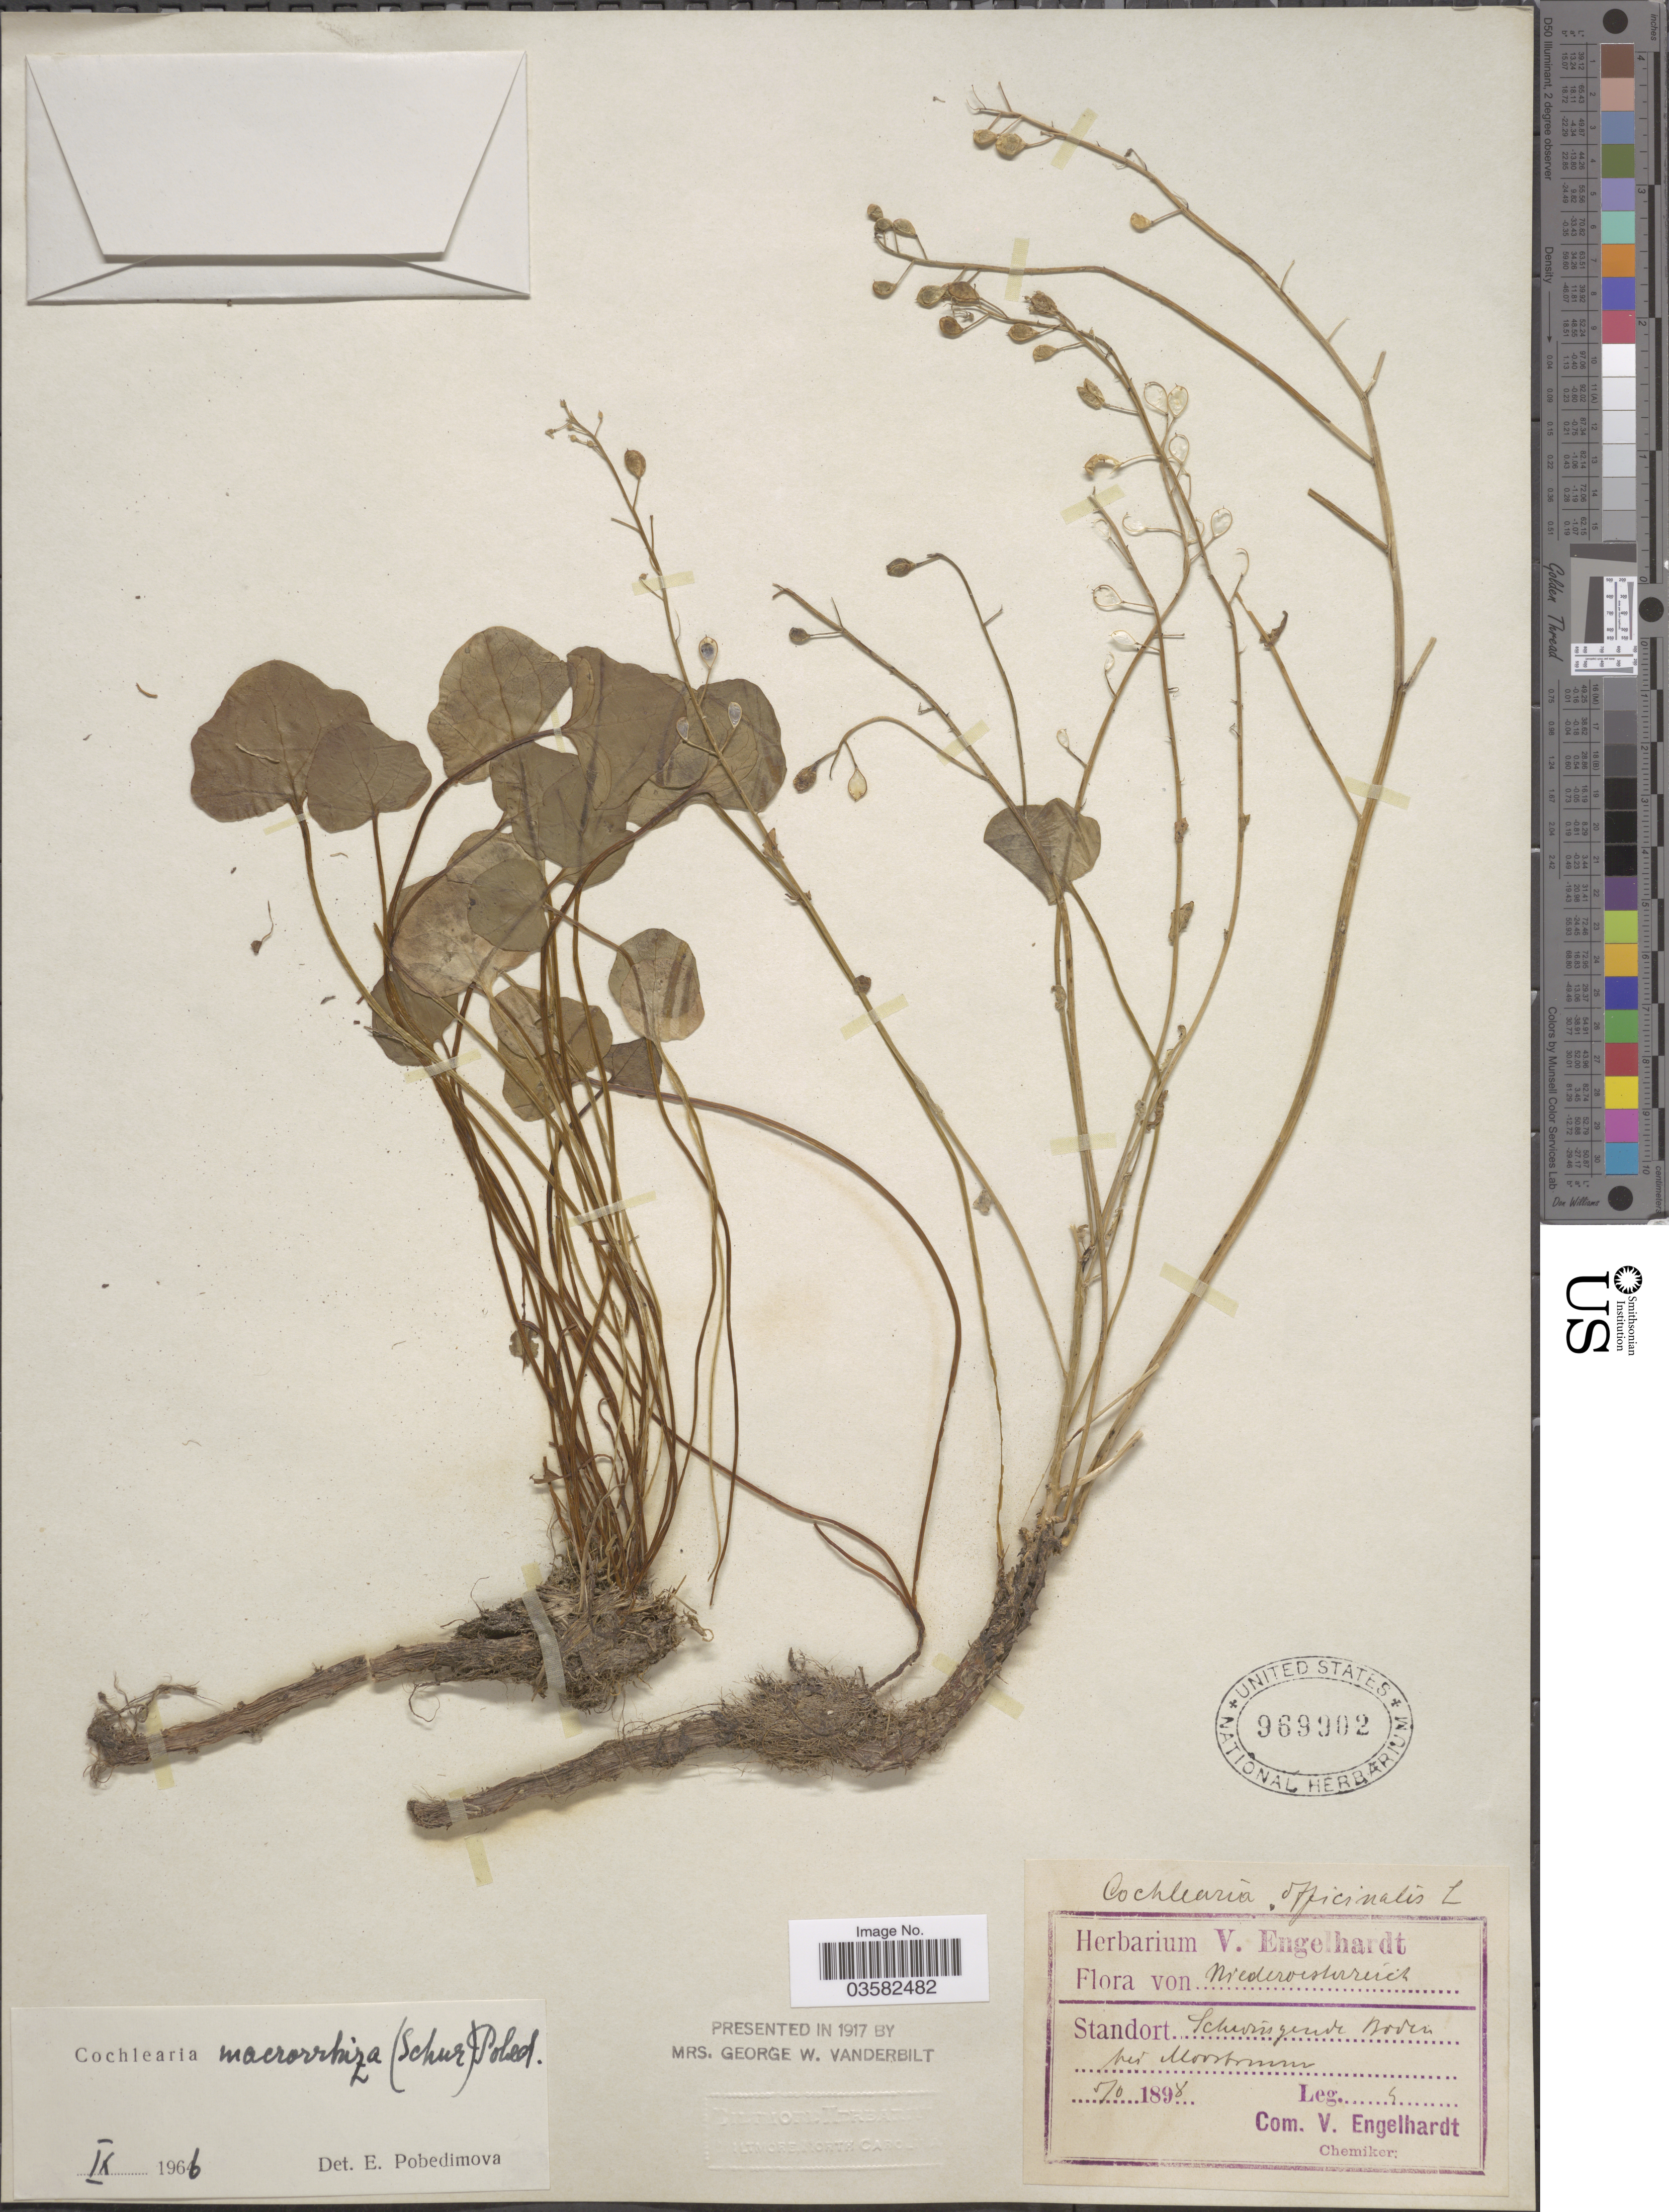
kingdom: Plantae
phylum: Tracheophyta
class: Magnoliopsida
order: Brassicales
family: Brassicaceae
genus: Cochlearia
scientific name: Cochlearia macrorrhiza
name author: (Schur) Pobed.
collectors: ex herb. V. Engelhardt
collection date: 1898-06-05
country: Austria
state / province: Niederosterreich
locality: Schwisgendi Boden nest Moostrum. [interpreted]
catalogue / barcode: US 969902